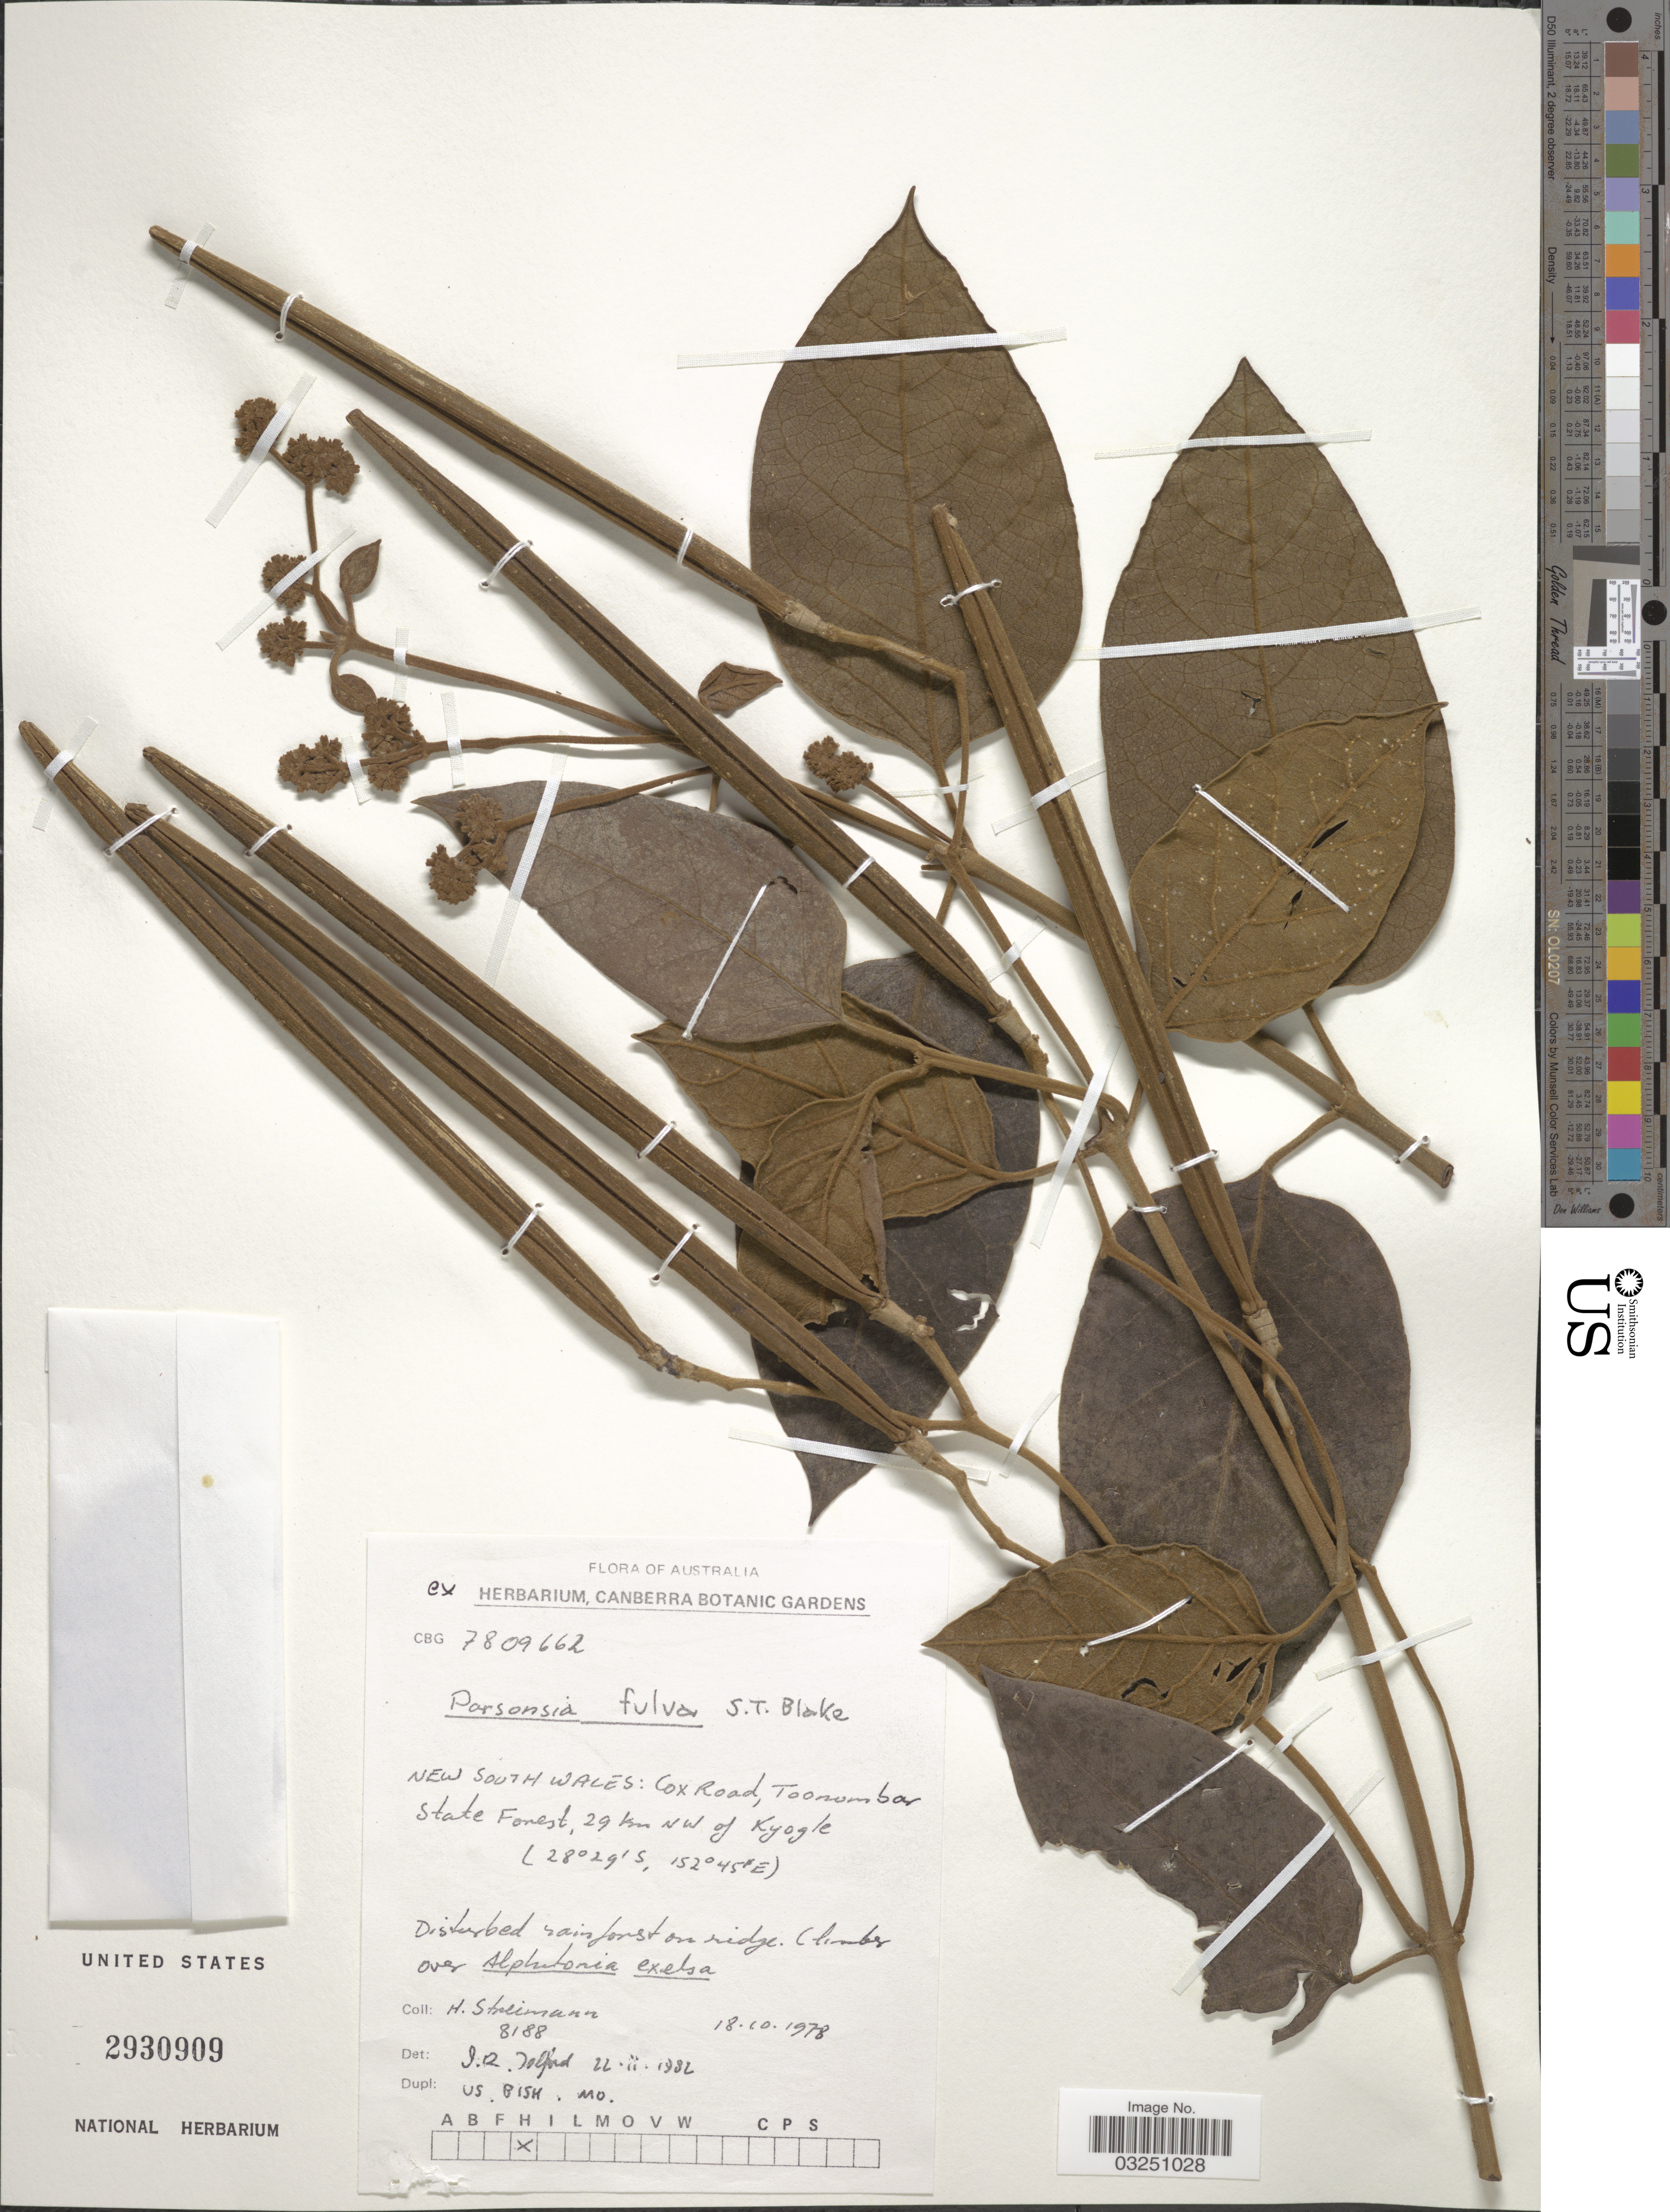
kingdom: Plantae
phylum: Tracheophyta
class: Magnoliopsida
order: Myrtales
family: Lythraceae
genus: Parsonsia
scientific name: Parsonsia fulva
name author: S.T. Blake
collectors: H. Streimann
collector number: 8188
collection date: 1978-10-18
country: Australia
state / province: New South Wales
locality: Cox Road, Toonumbar State Forest, 29 km NW of Kyogle.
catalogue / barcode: US 2930909